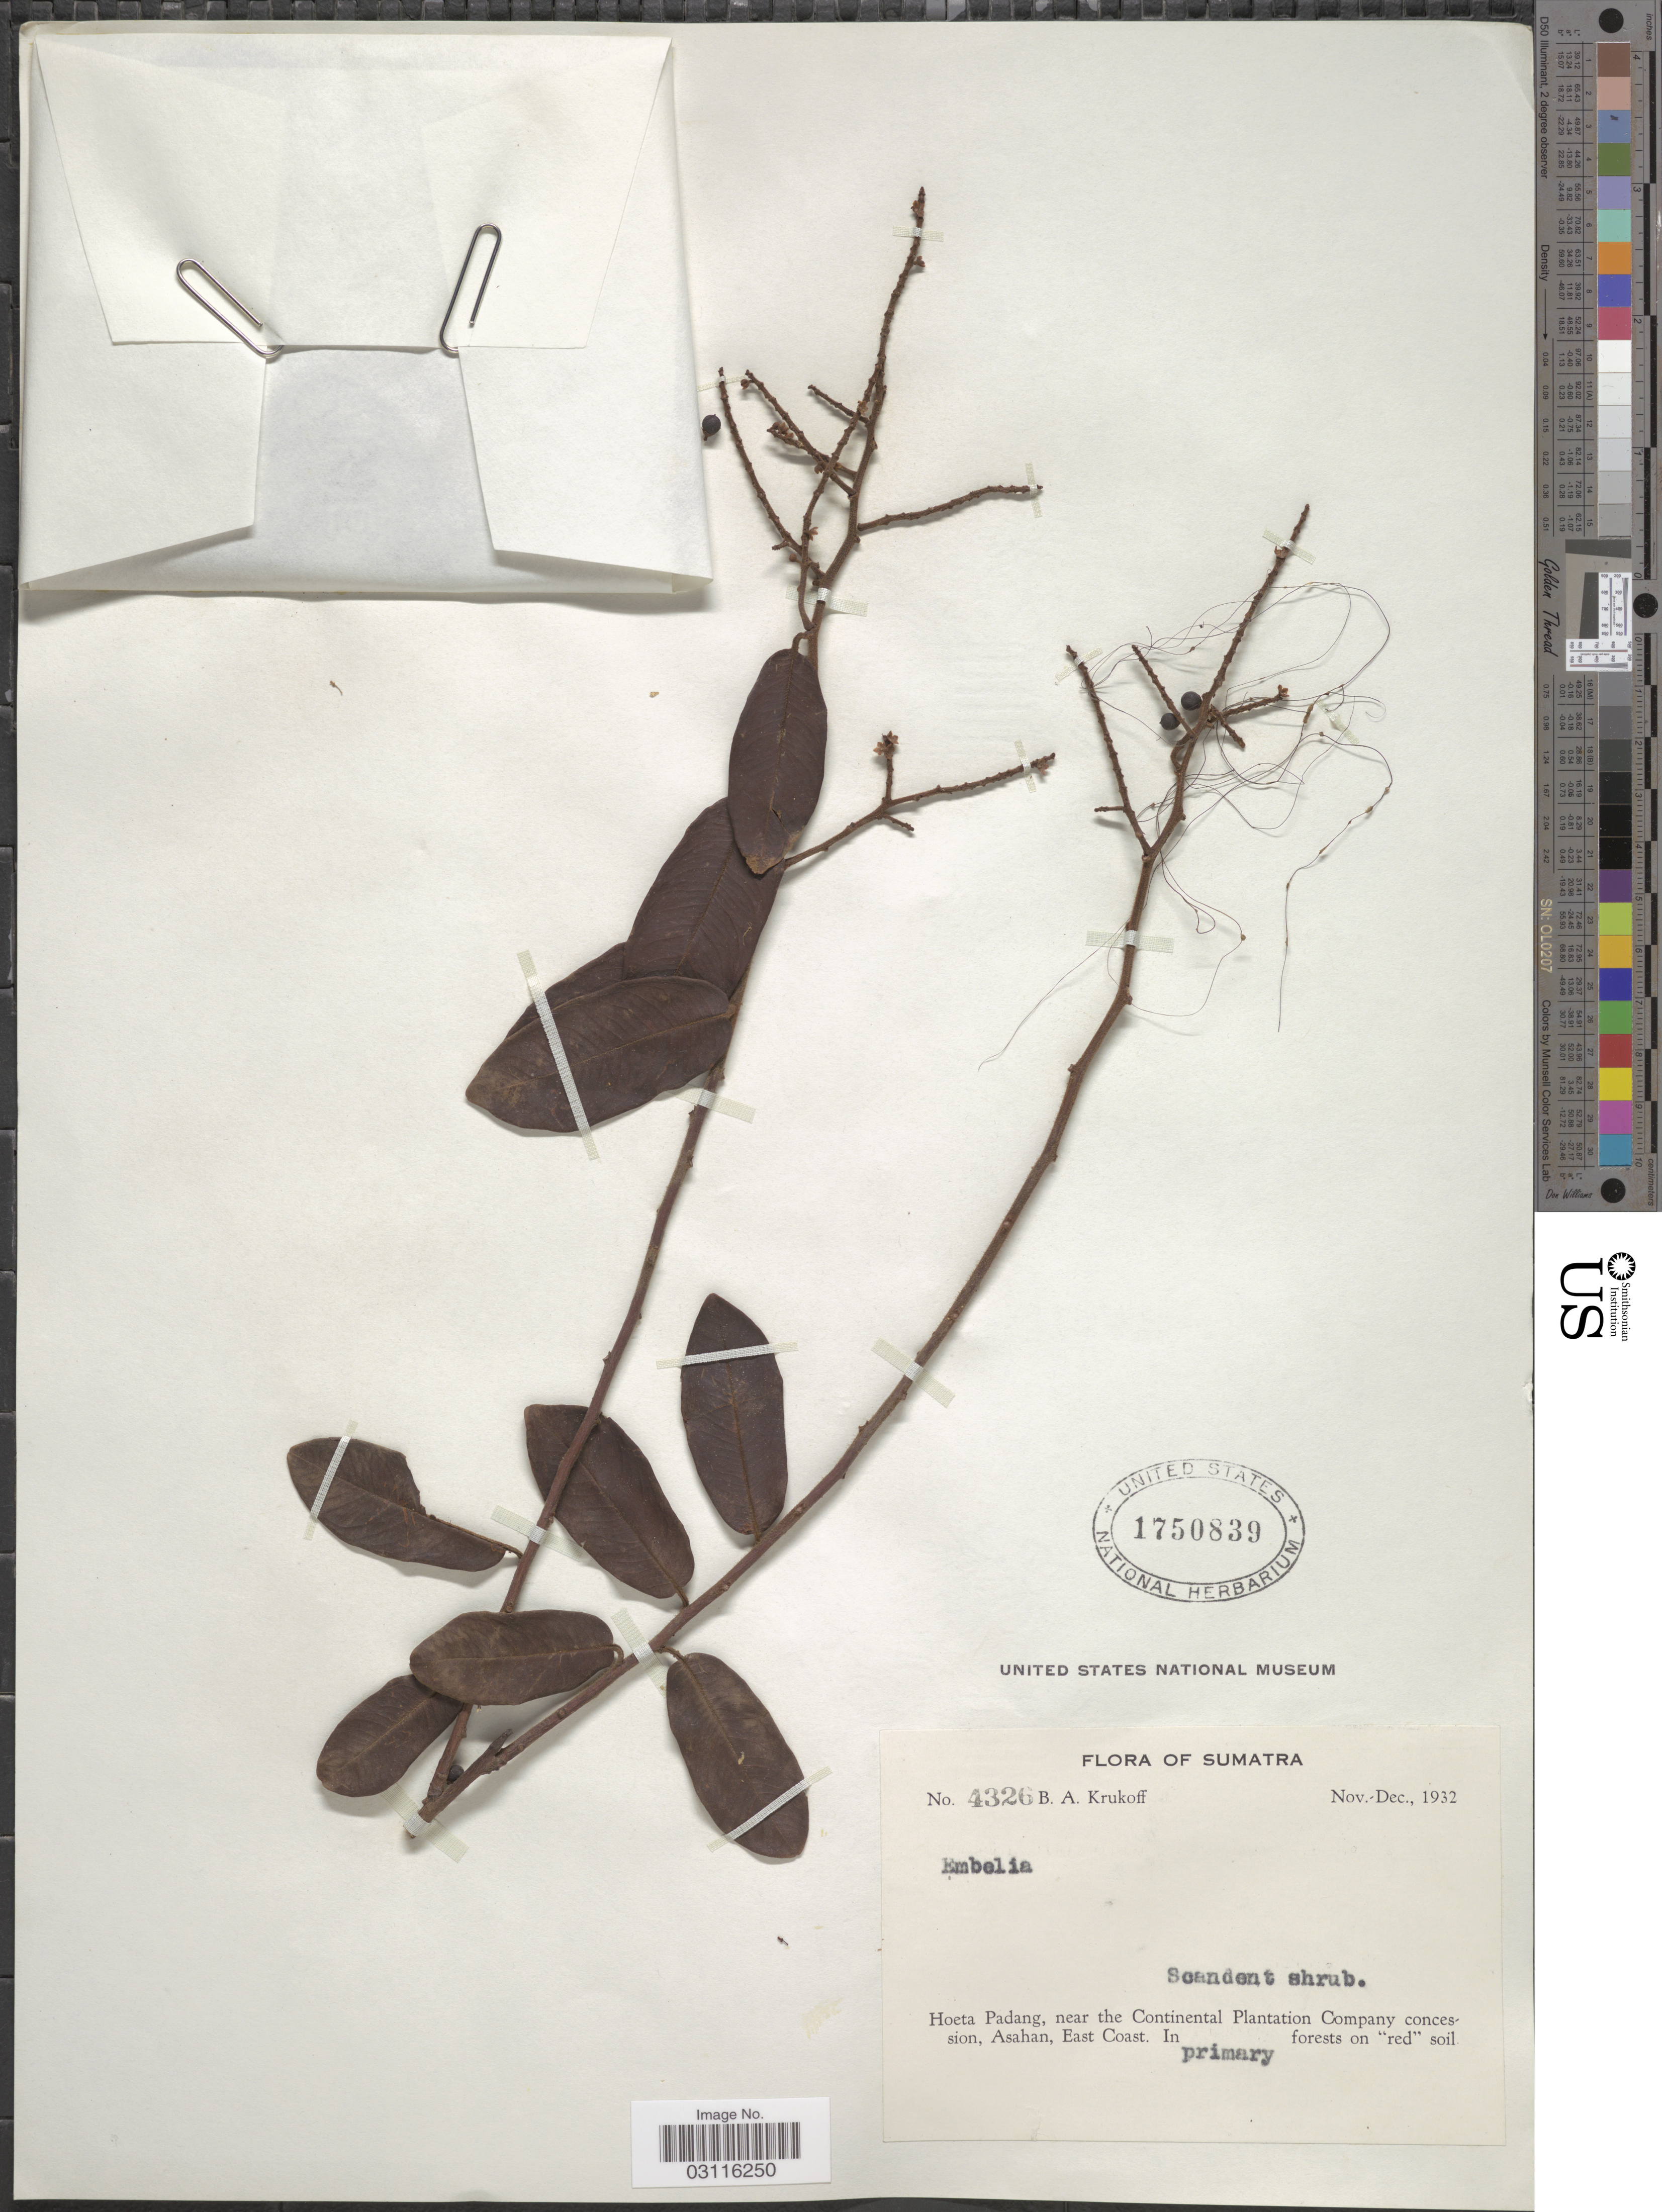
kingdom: Plantae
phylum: Tracheophyta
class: Magnoliopsida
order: Ericales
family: Primulaceae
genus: Embelia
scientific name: Embelia sp.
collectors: B. A. Krukoff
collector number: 4326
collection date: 1932-11/1932-12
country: Indonesia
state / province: Sumatra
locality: Hoeta Padang, near the Continental Plantation Company concession, Asahan, East Coast.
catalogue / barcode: US 1750839